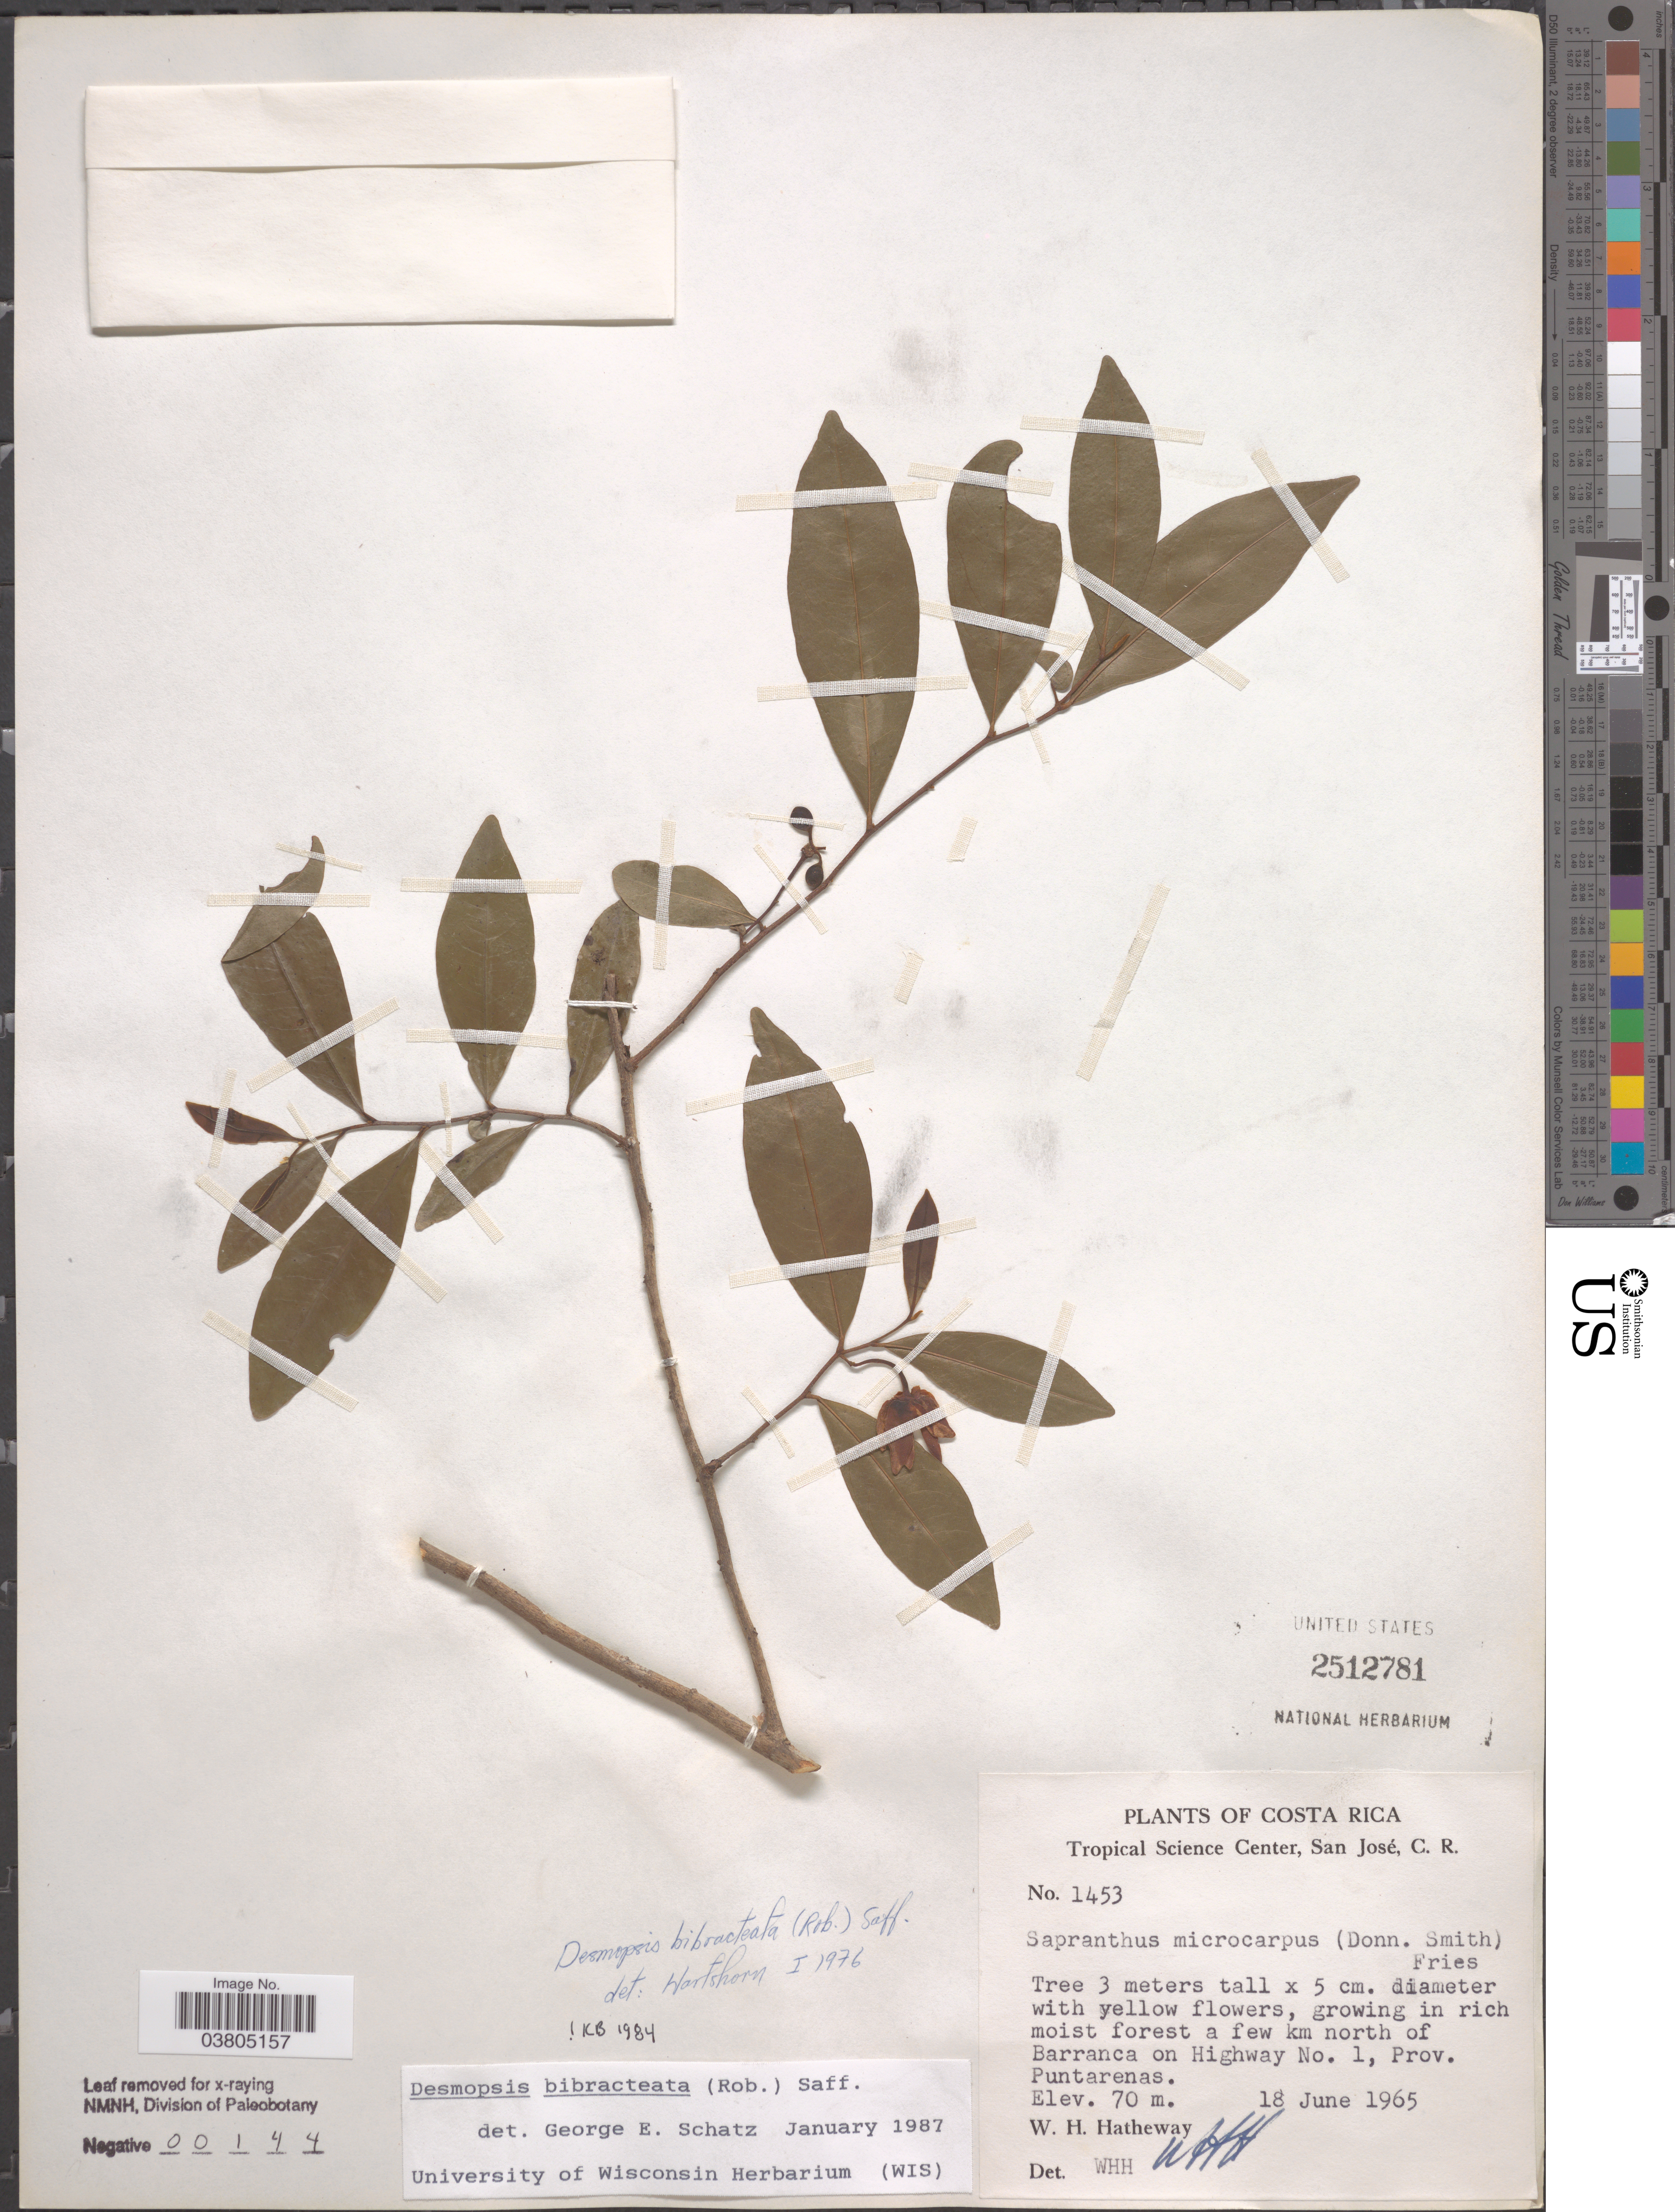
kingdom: Plantae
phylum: Tracheophyta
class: Magnoliopsida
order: Magnoliales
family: Annonaceae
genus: Desmopsis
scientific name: Desmopsis bibracteata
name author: (B.L. Rob.) Saff.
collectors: W. H. Hatheway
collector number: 1453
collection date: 1965-06-18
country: Costa Rica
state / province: Puntarenas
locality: A few km north of Barranca on Highway No. 1.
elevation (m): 70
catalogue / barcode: US 2512781